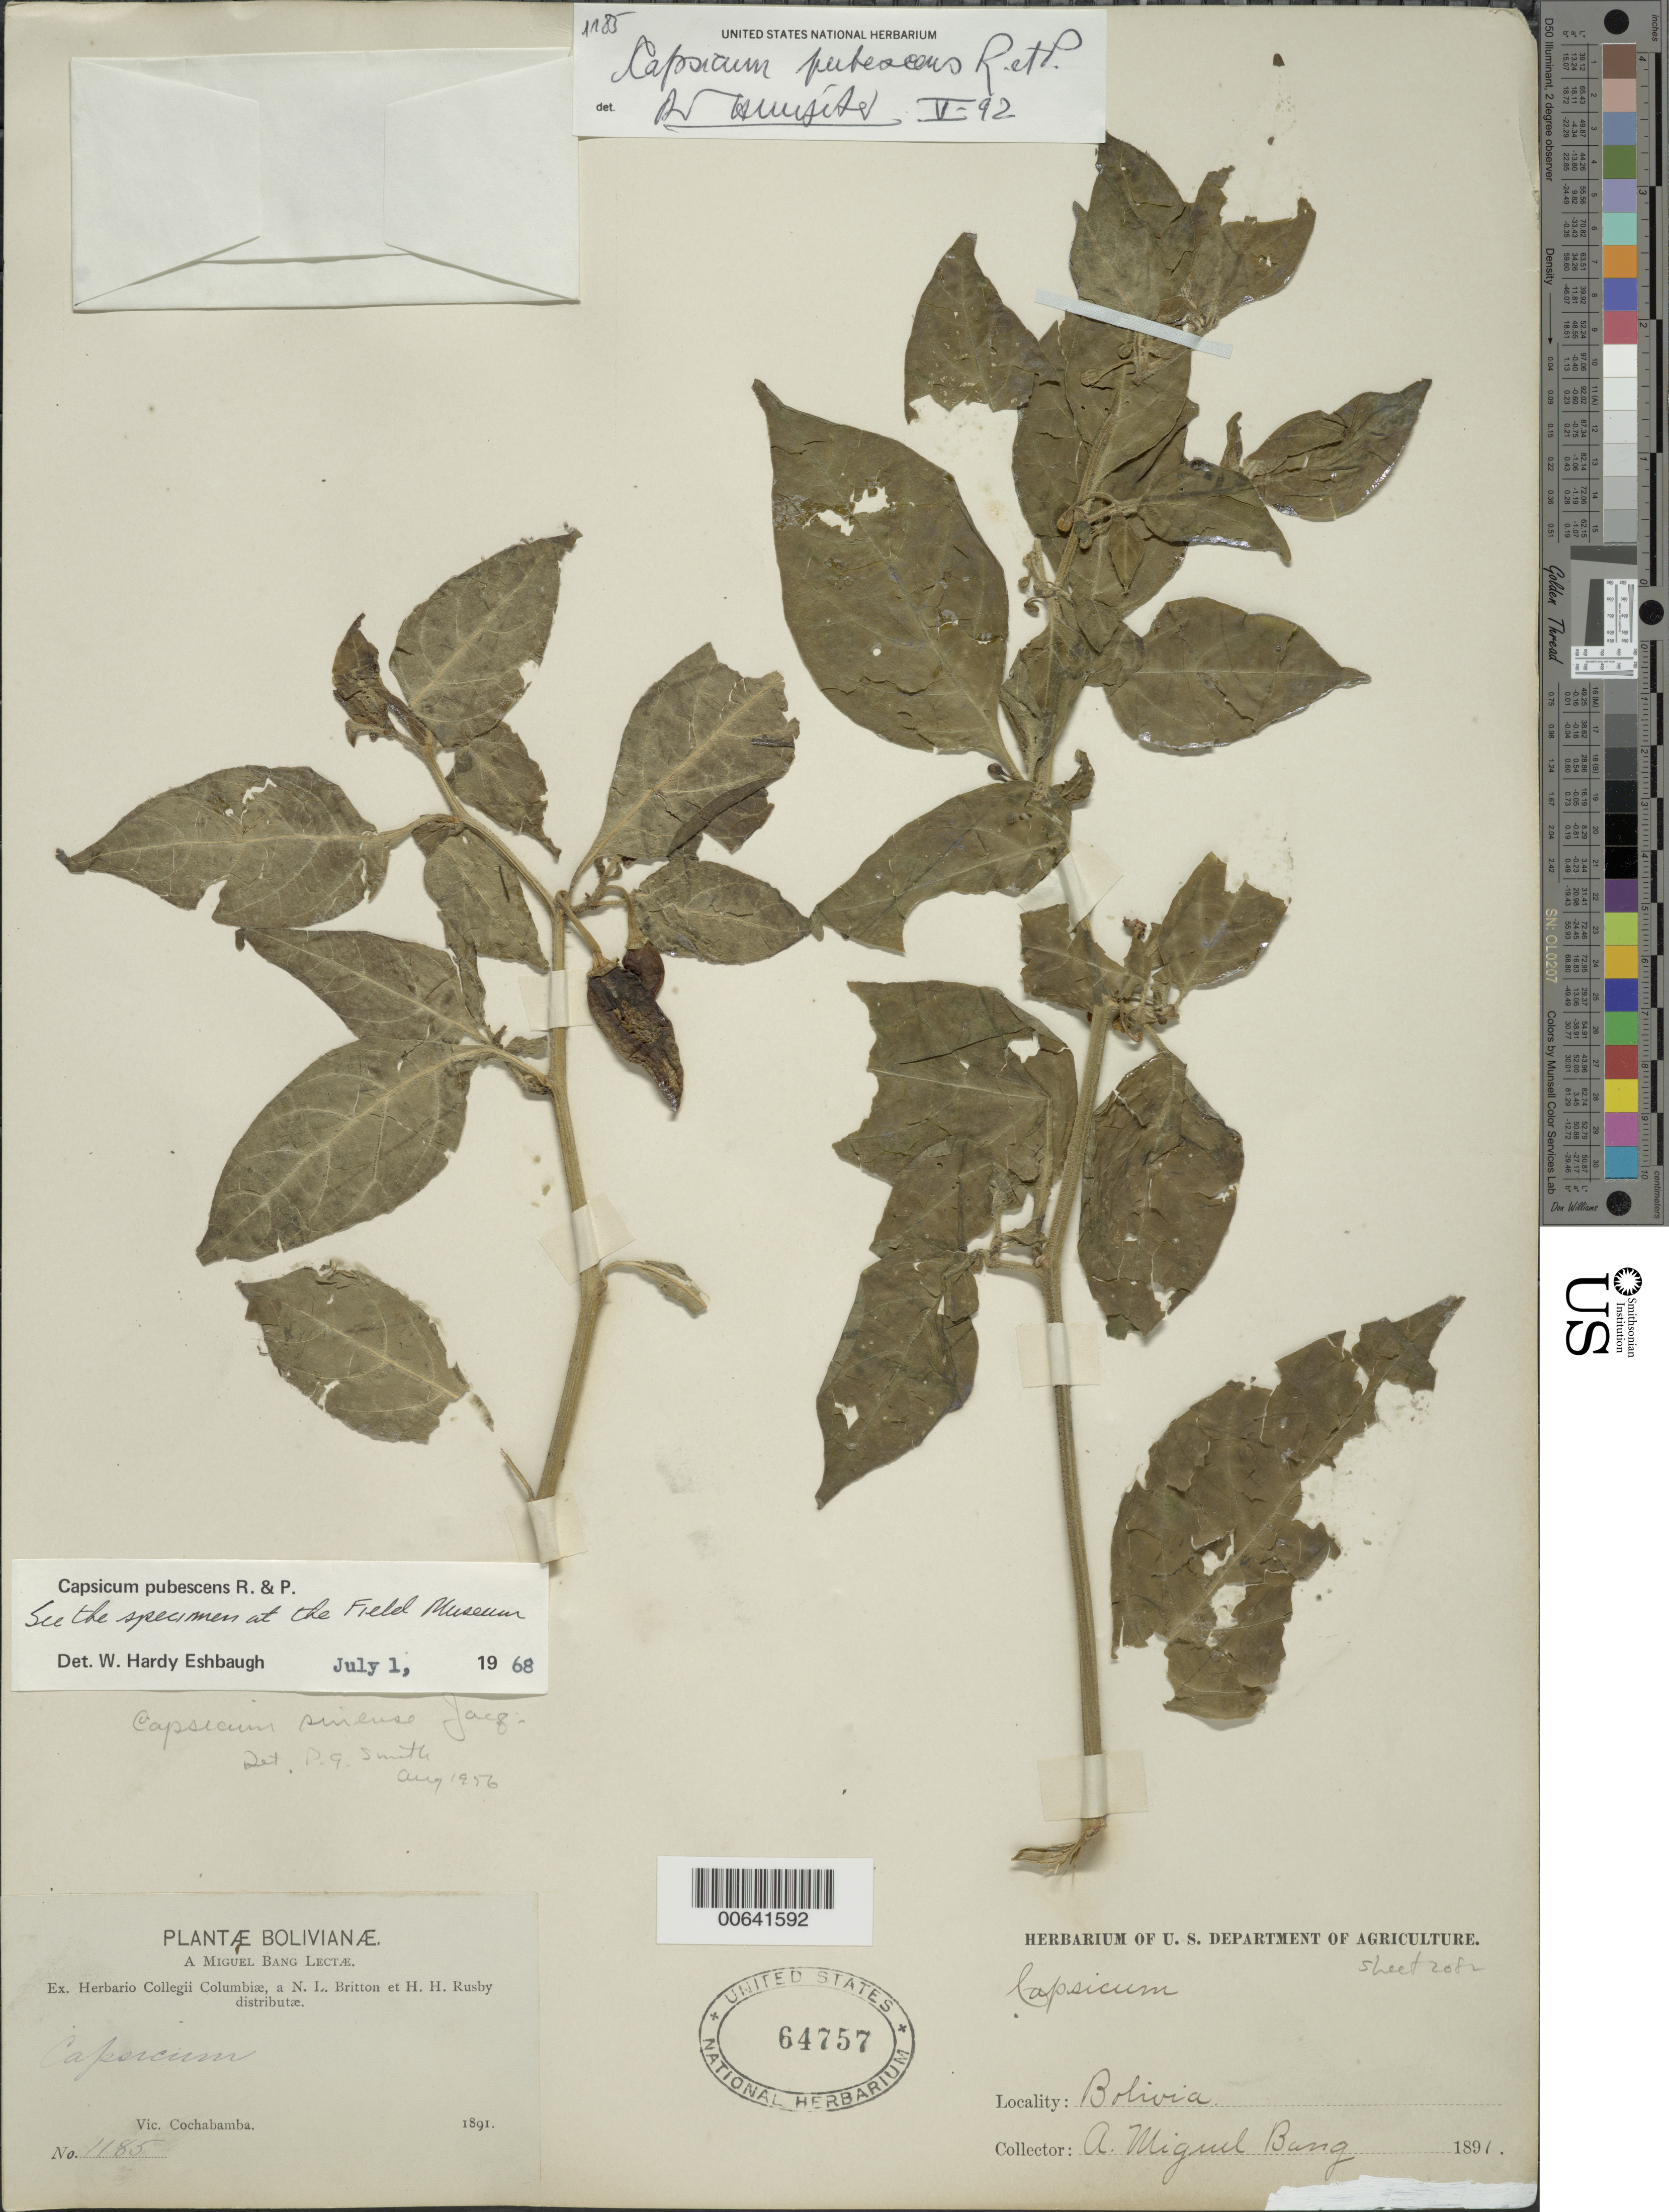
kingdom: Plantae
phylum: Tracheophyta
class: Magnoliopsida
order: Solanales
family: Solanaceae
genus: Capsicum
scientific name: Capsicum pubescens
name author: Ruiz & Pav.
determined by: Hunziker, A. T.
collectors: M. Bang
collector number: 1185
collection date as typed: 1891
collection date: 1891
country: Bolivia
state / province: Cochabamba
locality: (Plantae Bolivianae)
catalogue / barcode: US 64757